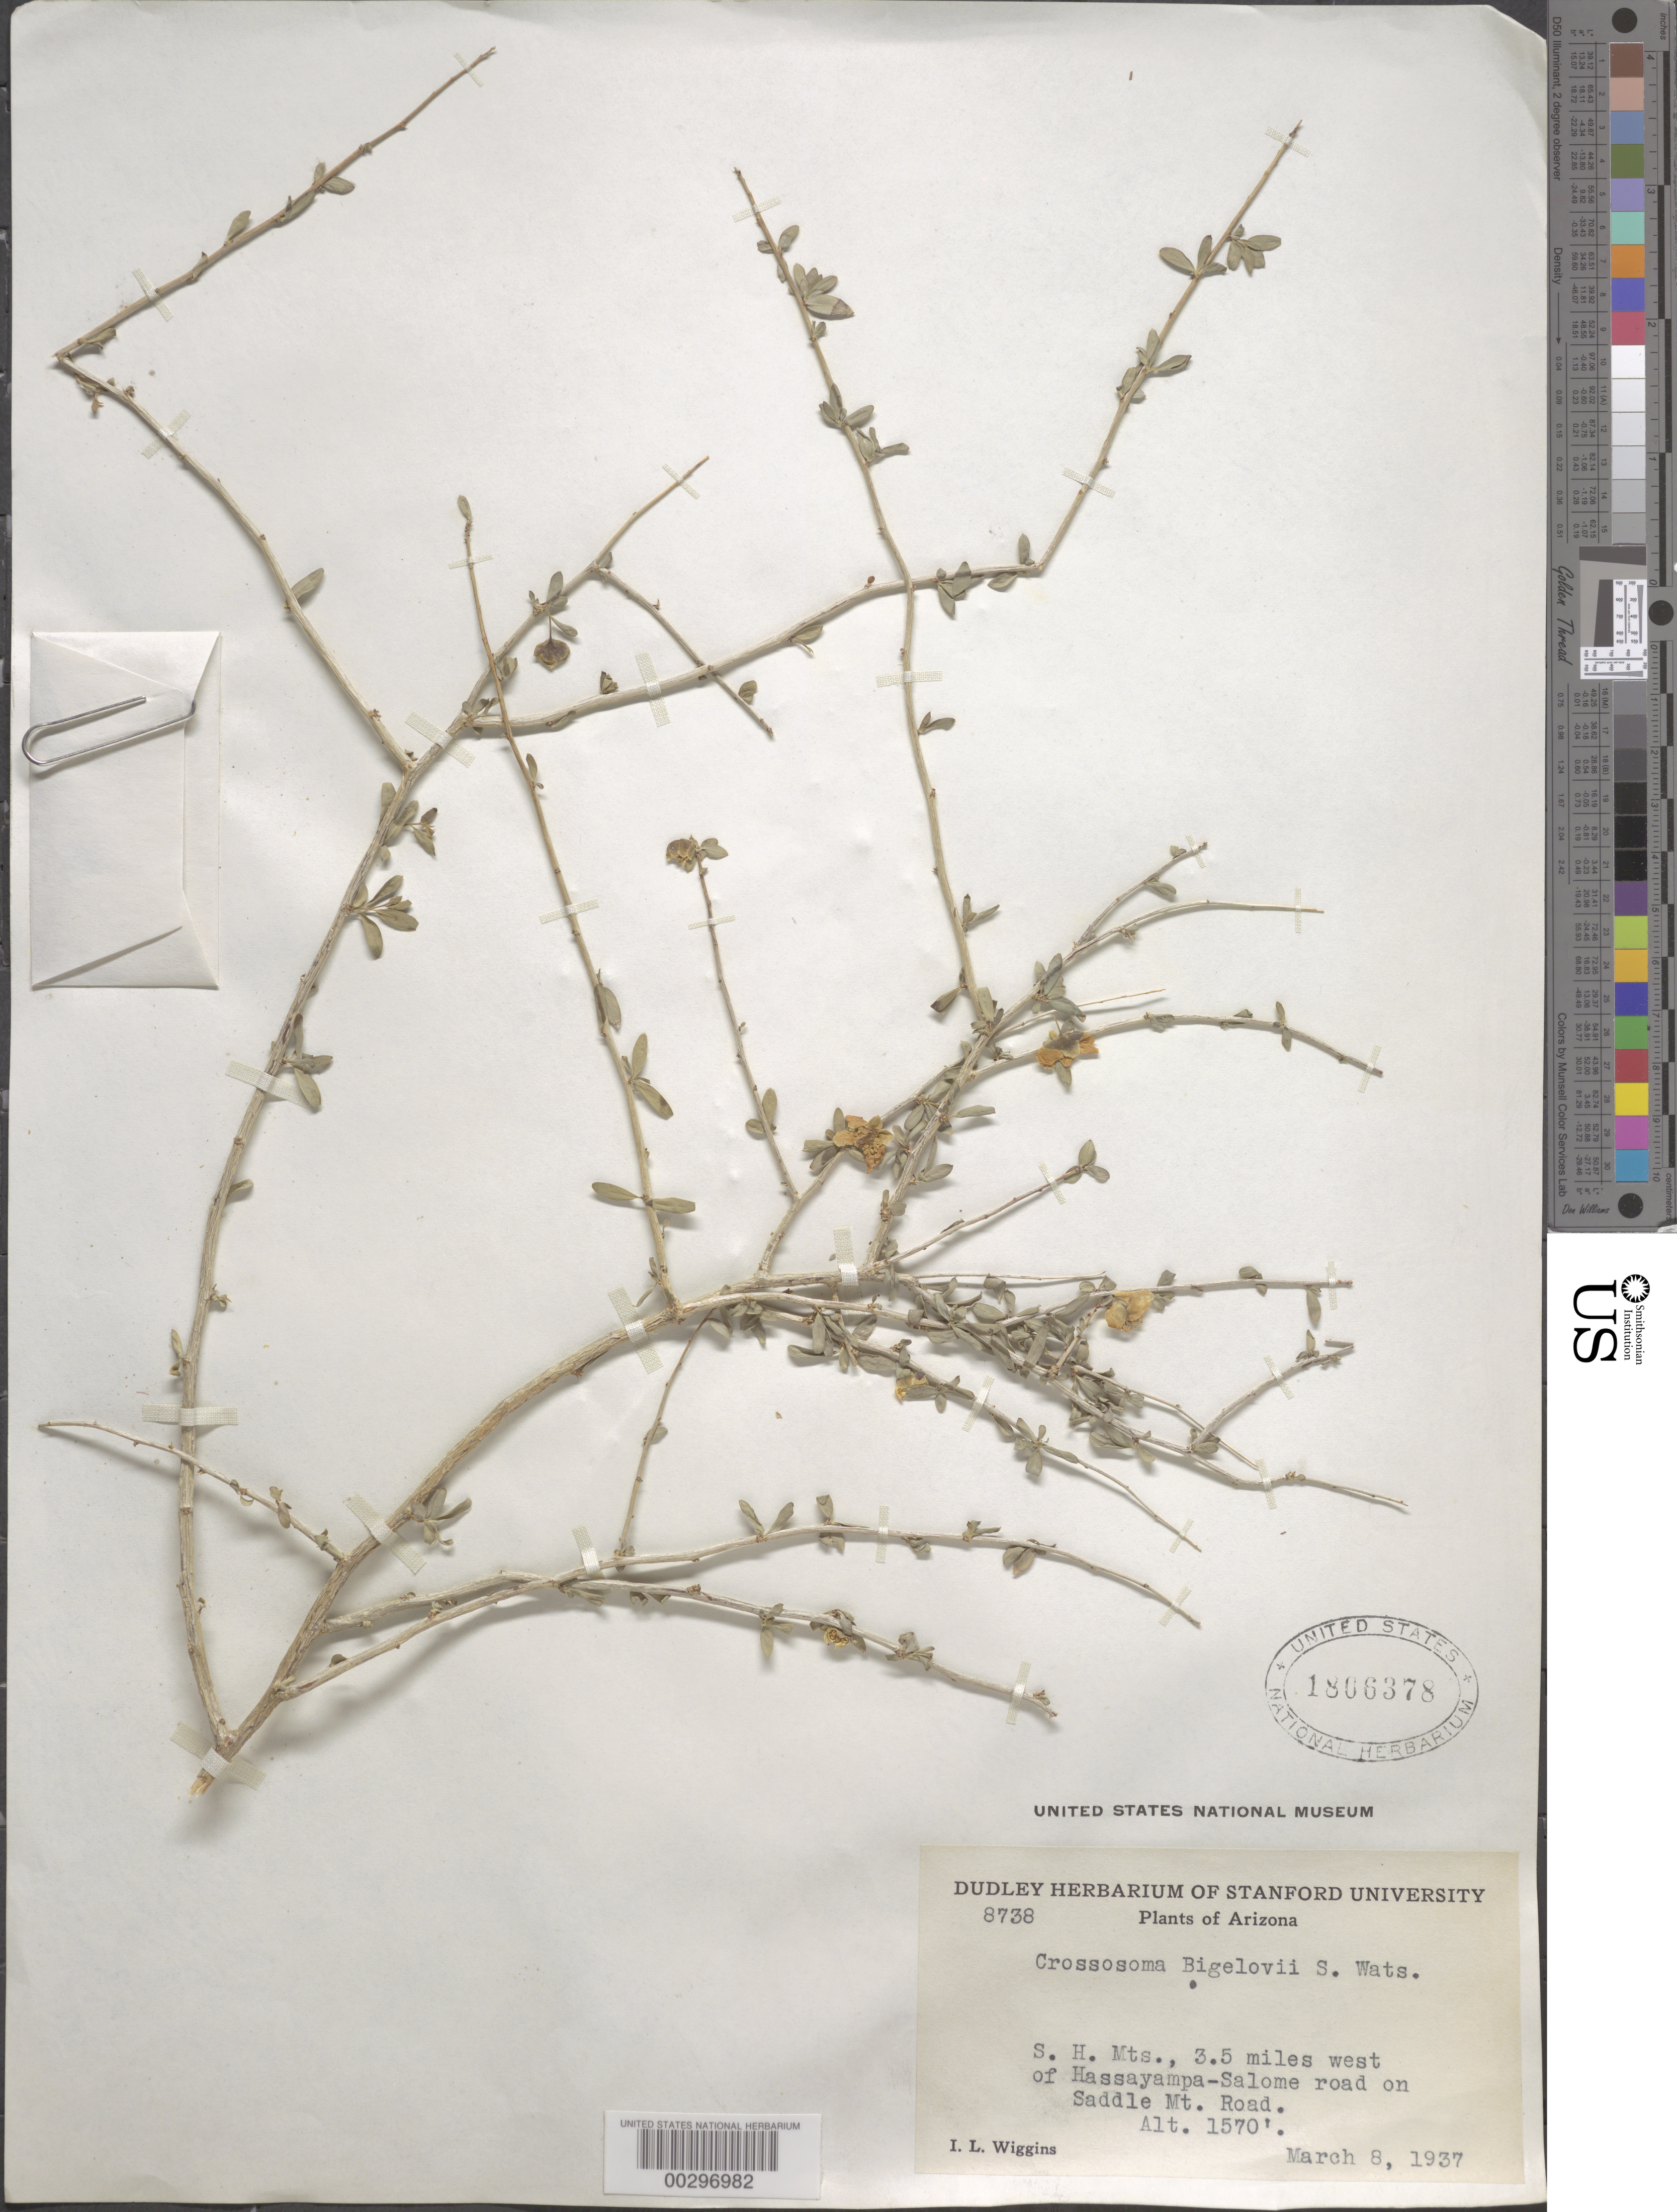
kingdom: Plantae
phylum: Tracheophyta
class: Magnoliopsida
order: Crossosomatales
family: Crossosomataceae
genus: Crossosoma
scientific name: Crossosoma bigelovii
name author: S. Watson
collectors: I. L. Wiggins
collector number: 8738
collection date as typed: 08 Mar 1937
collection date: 1937-03-08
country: United States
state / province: Arizona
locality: S.h. mts., w of hassayampa - salome rd. on saddle mt. rd.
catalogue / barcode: US 1806378